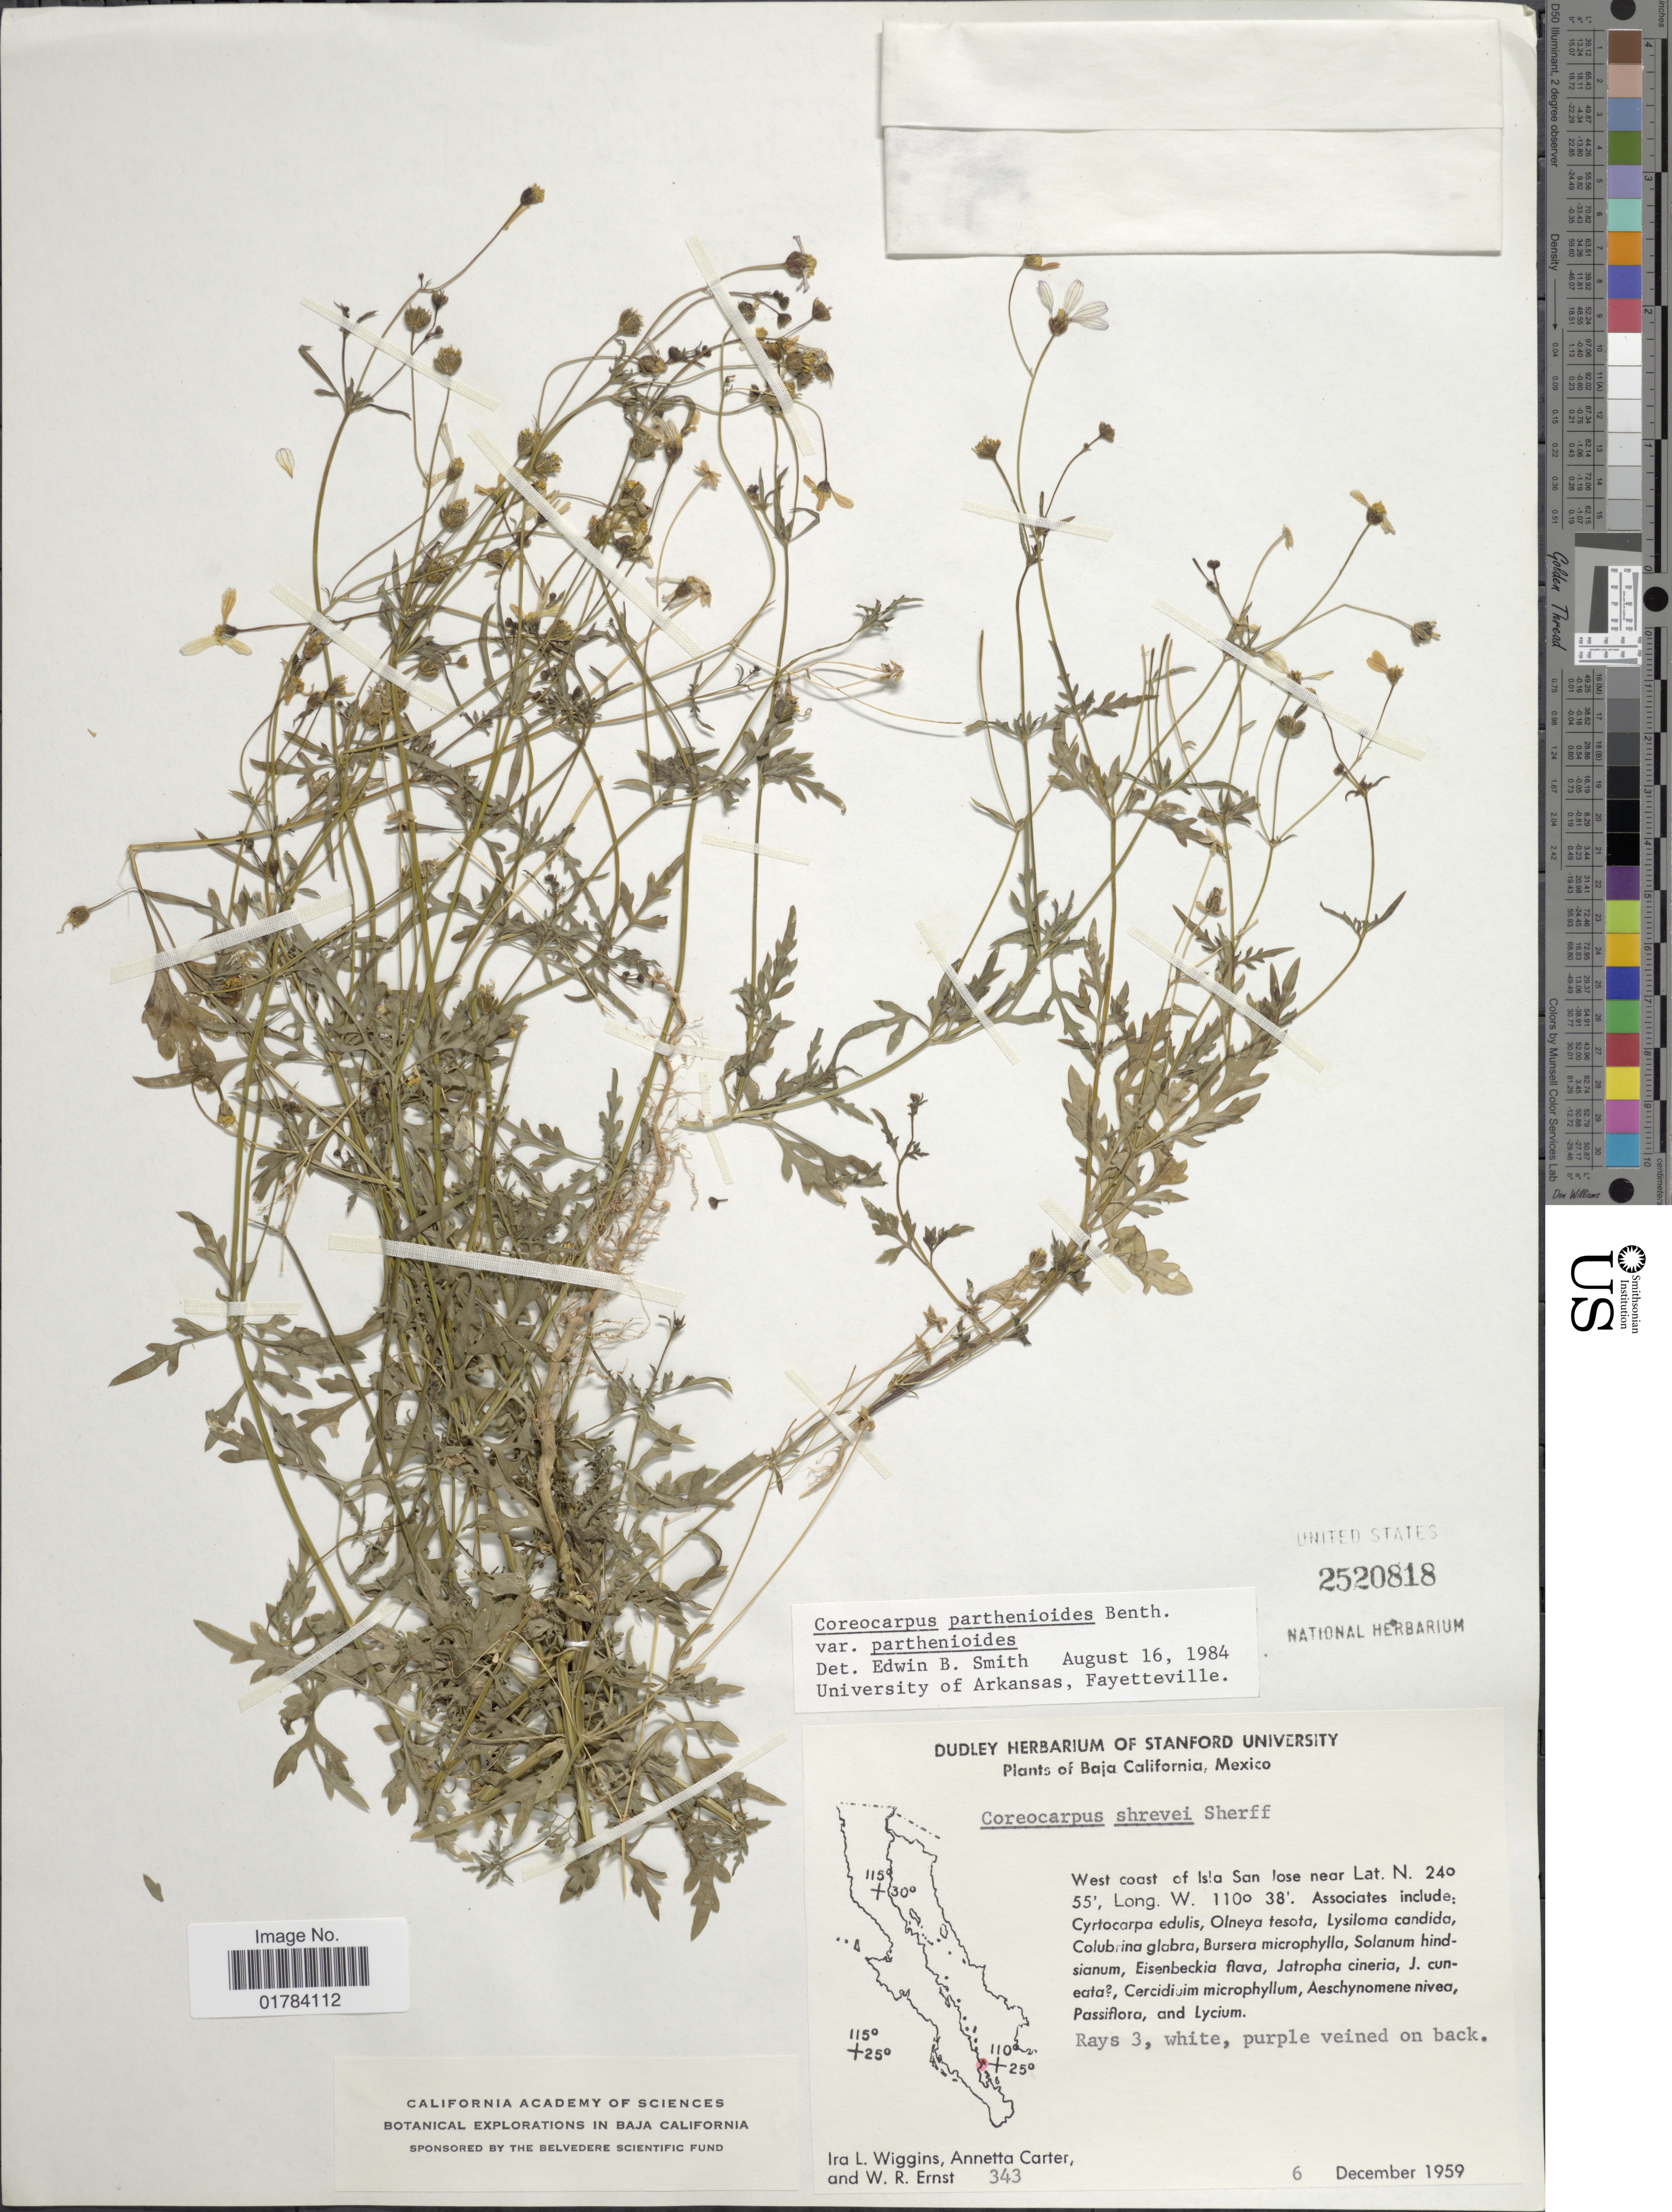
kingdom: Plantae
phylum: Tracheophyta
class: Magnoliopsida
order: Asterales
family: Asteraceae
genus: Coreocarpus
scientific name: Coreocarpus parthenioides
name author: Benth.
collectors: I. L. Wiggins, A. Carter & W. R. Ernst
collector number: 343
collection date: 1959-12-06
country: Mexico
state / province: Baja California Sur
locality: West coast of Isla San Jose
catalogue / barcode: US 2520818